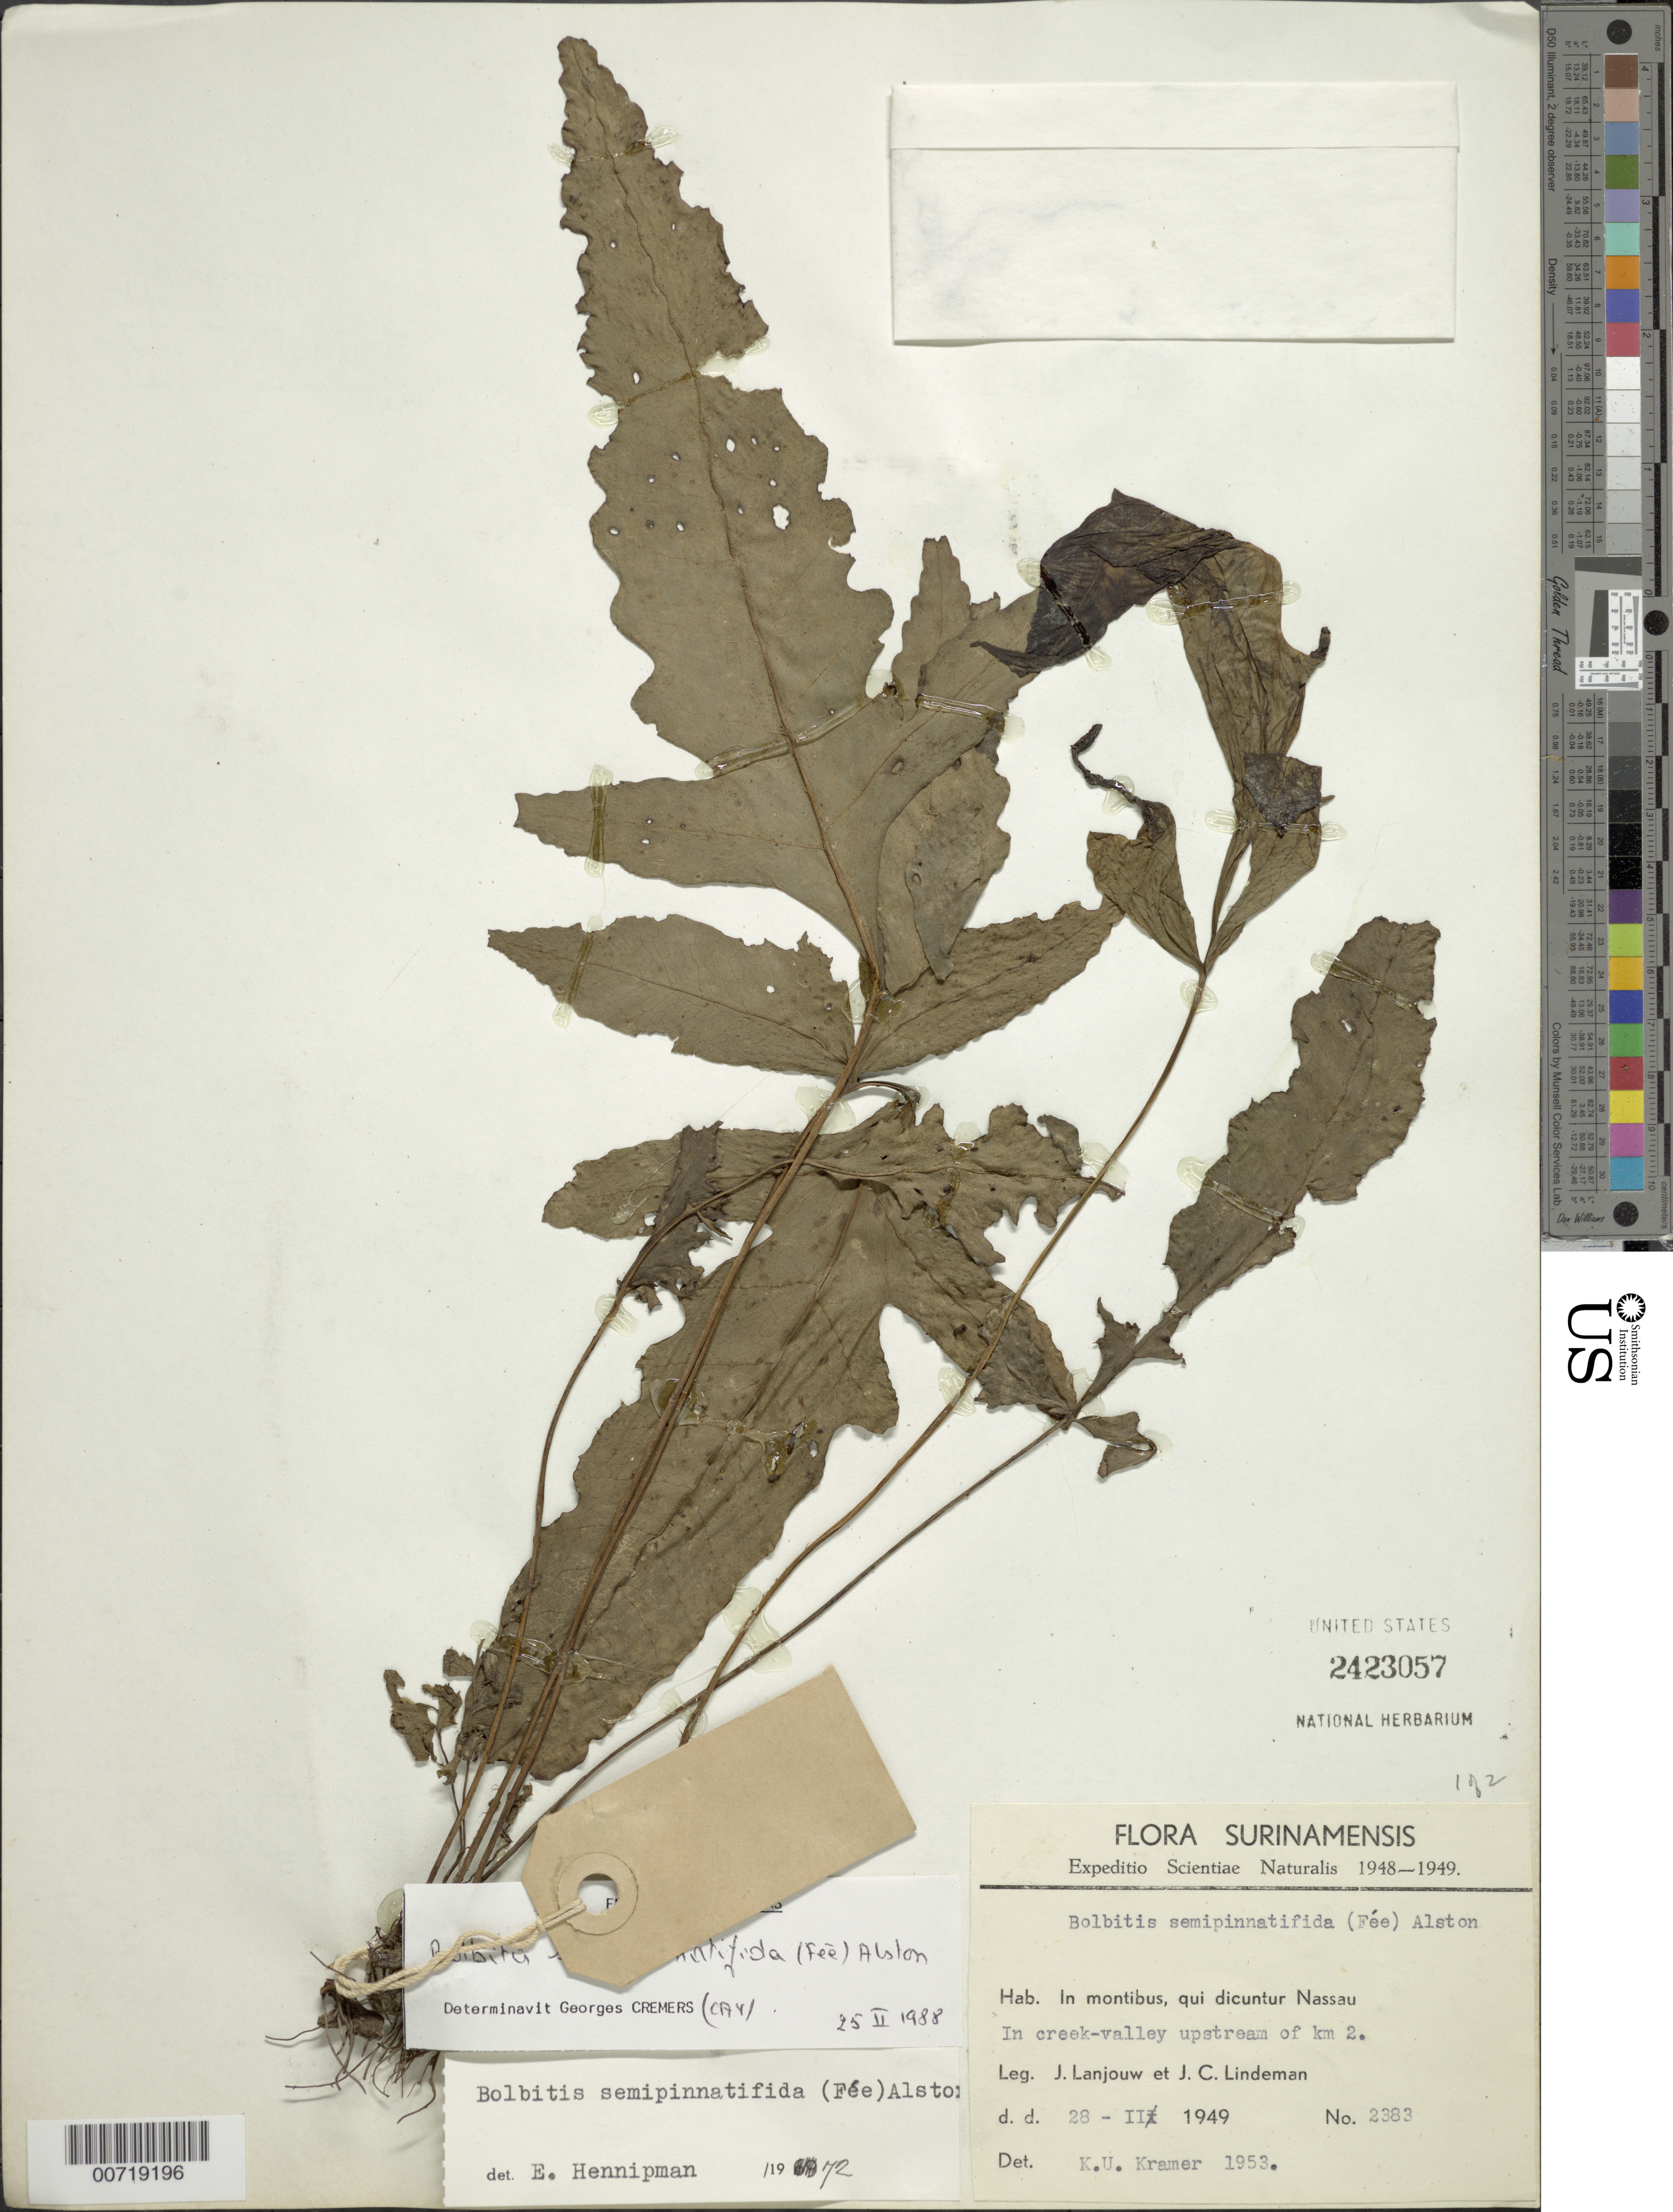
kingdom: Plantae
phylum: Tracheophyta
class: Polypodiopsida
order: Polypodiales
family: Dryopteridaceae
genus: Bolbitis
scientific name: Bolbitis semipinnatifida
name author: (Fée) Alston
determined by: Cremers, Georges A.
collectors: J. Lanjouw & J. C. Lindeman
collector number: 2383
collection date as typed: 28-Feb-49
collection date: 1949-02-28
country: Suriname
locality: Nassau Mts., km 2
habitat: Creek valley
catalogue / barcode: US 2423057